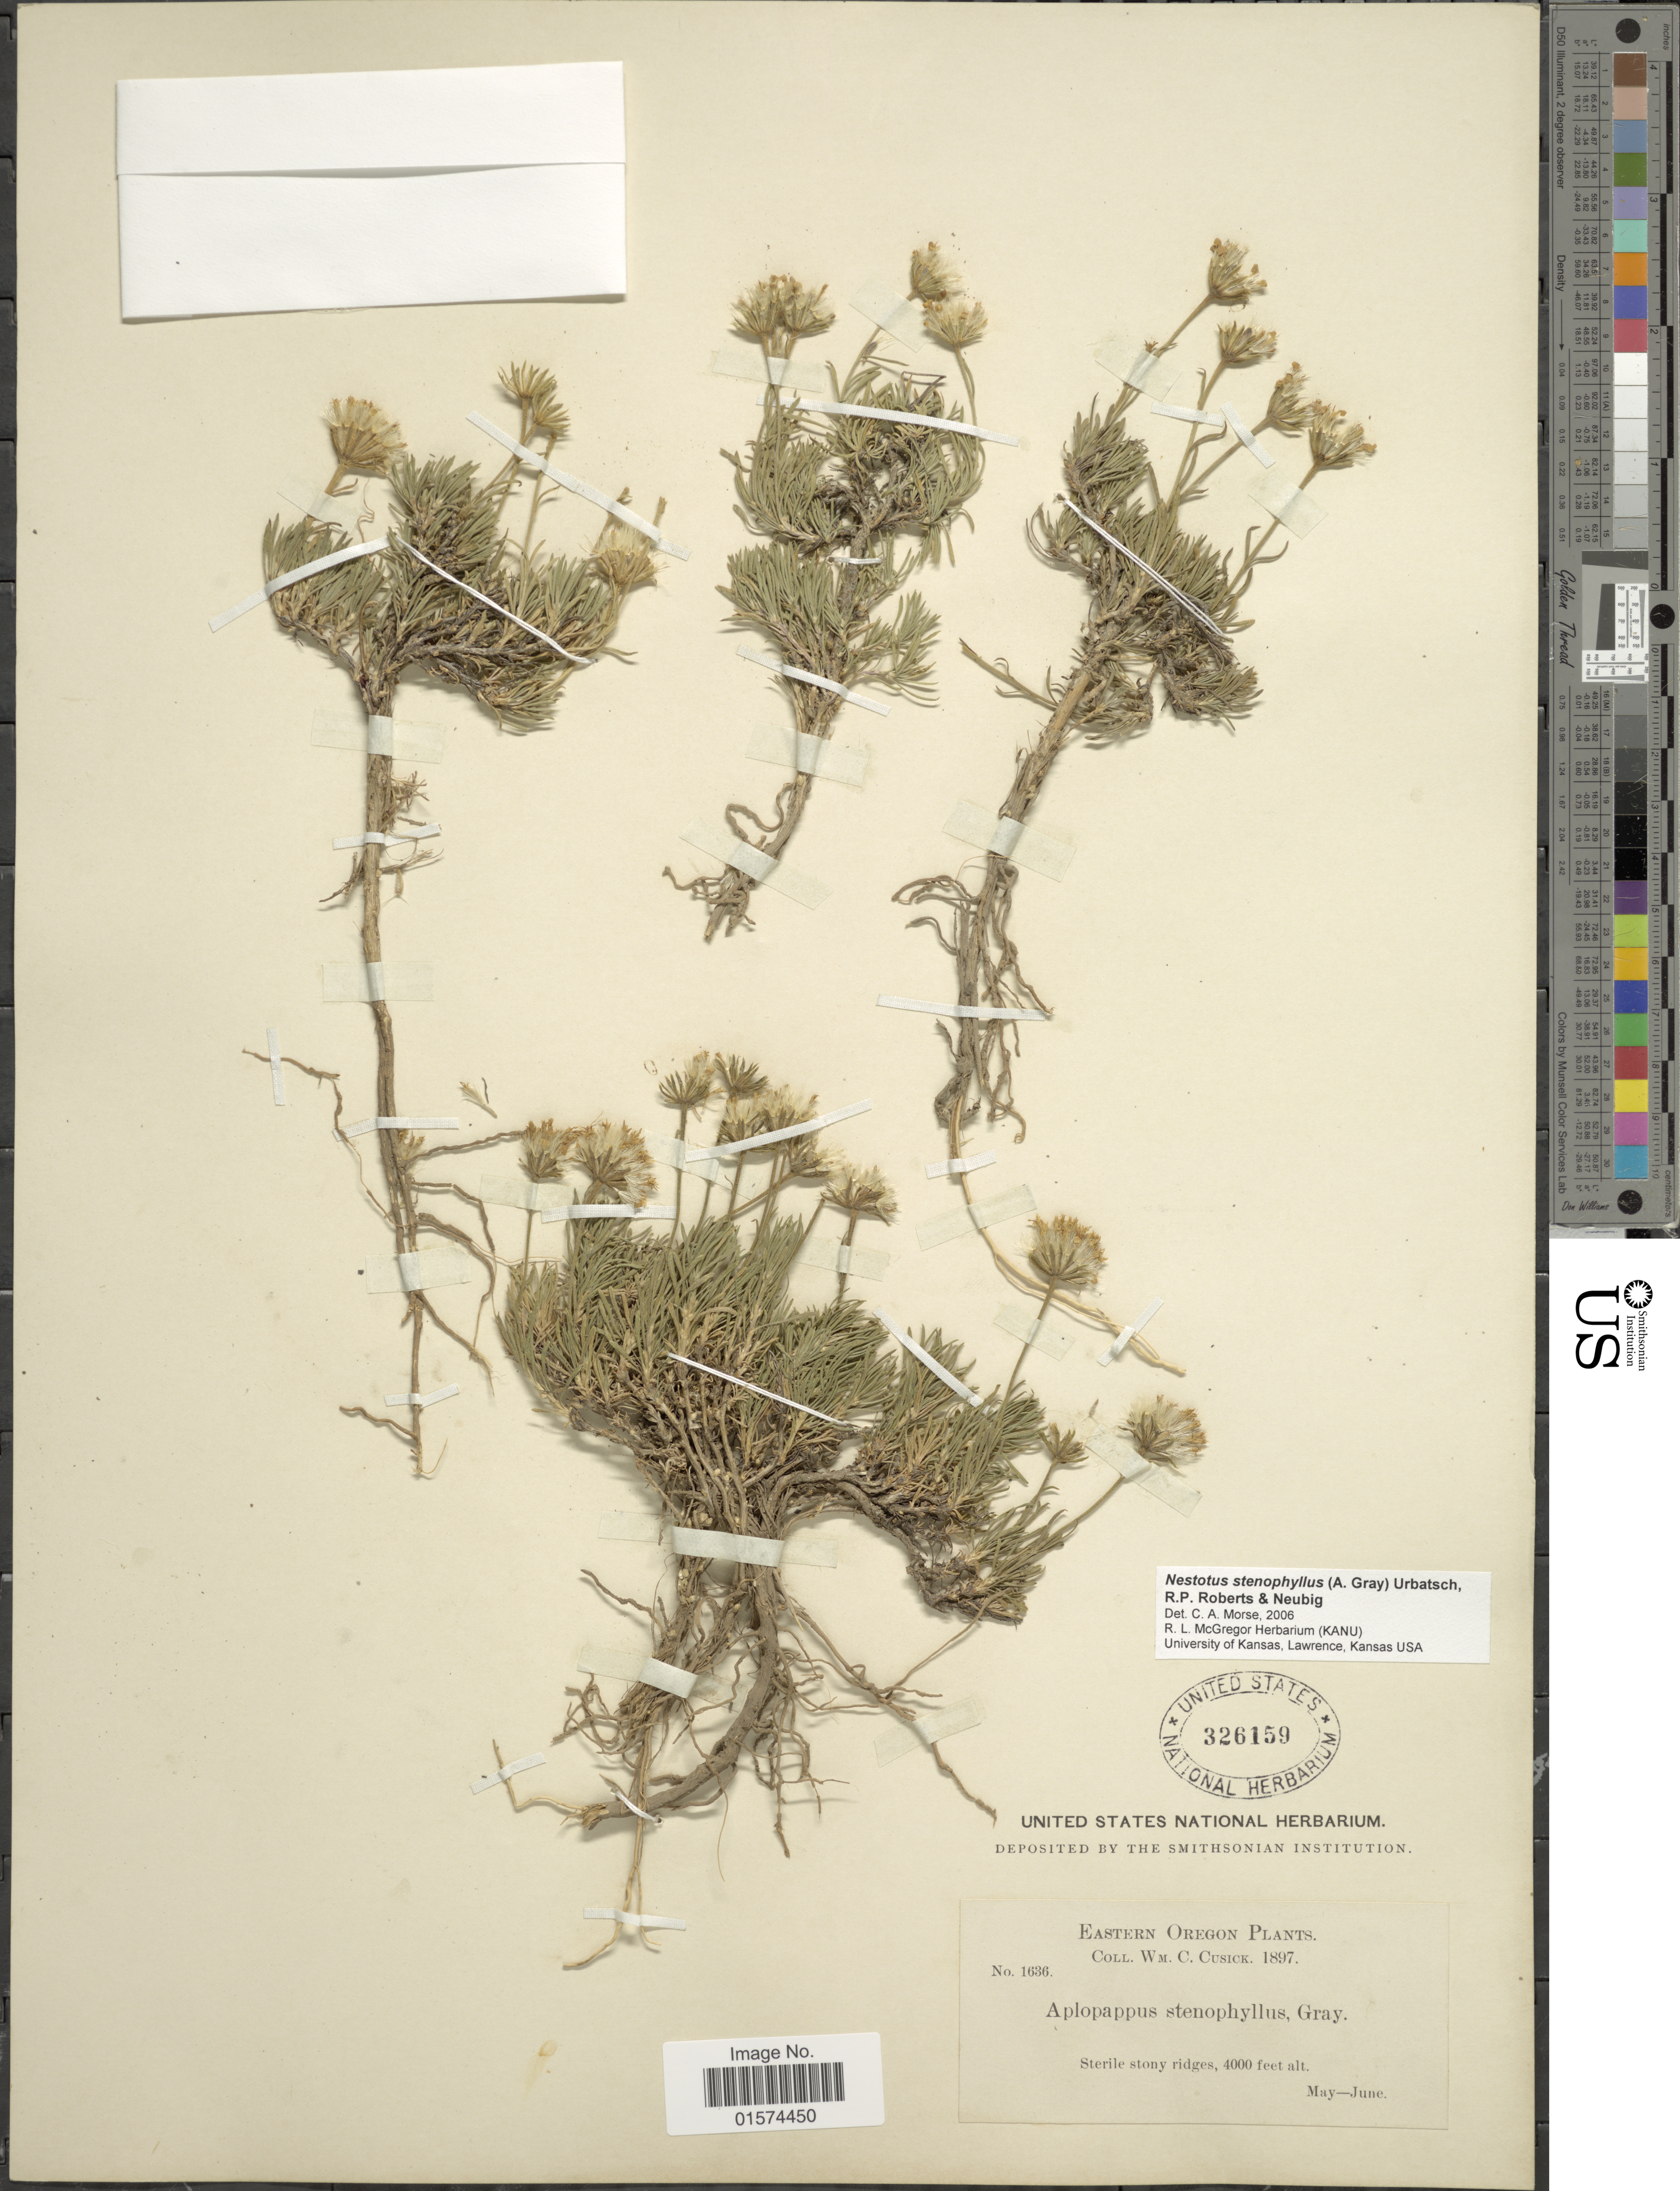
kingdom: Plantae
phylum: Tracheophyta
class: Magnoliopsida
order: Asterales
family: Asteraceae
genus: Nestotus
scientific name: Nestotus stenophyllus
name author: (A. Gray) R.P.Roberts et al.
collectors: W. C. Cusick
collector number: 1636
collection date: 1897-05/1897-06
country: United States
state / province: Oregon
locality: Eastern Oregon Plants, Sterile stony ridges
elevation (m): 1219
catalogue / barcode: US 326159